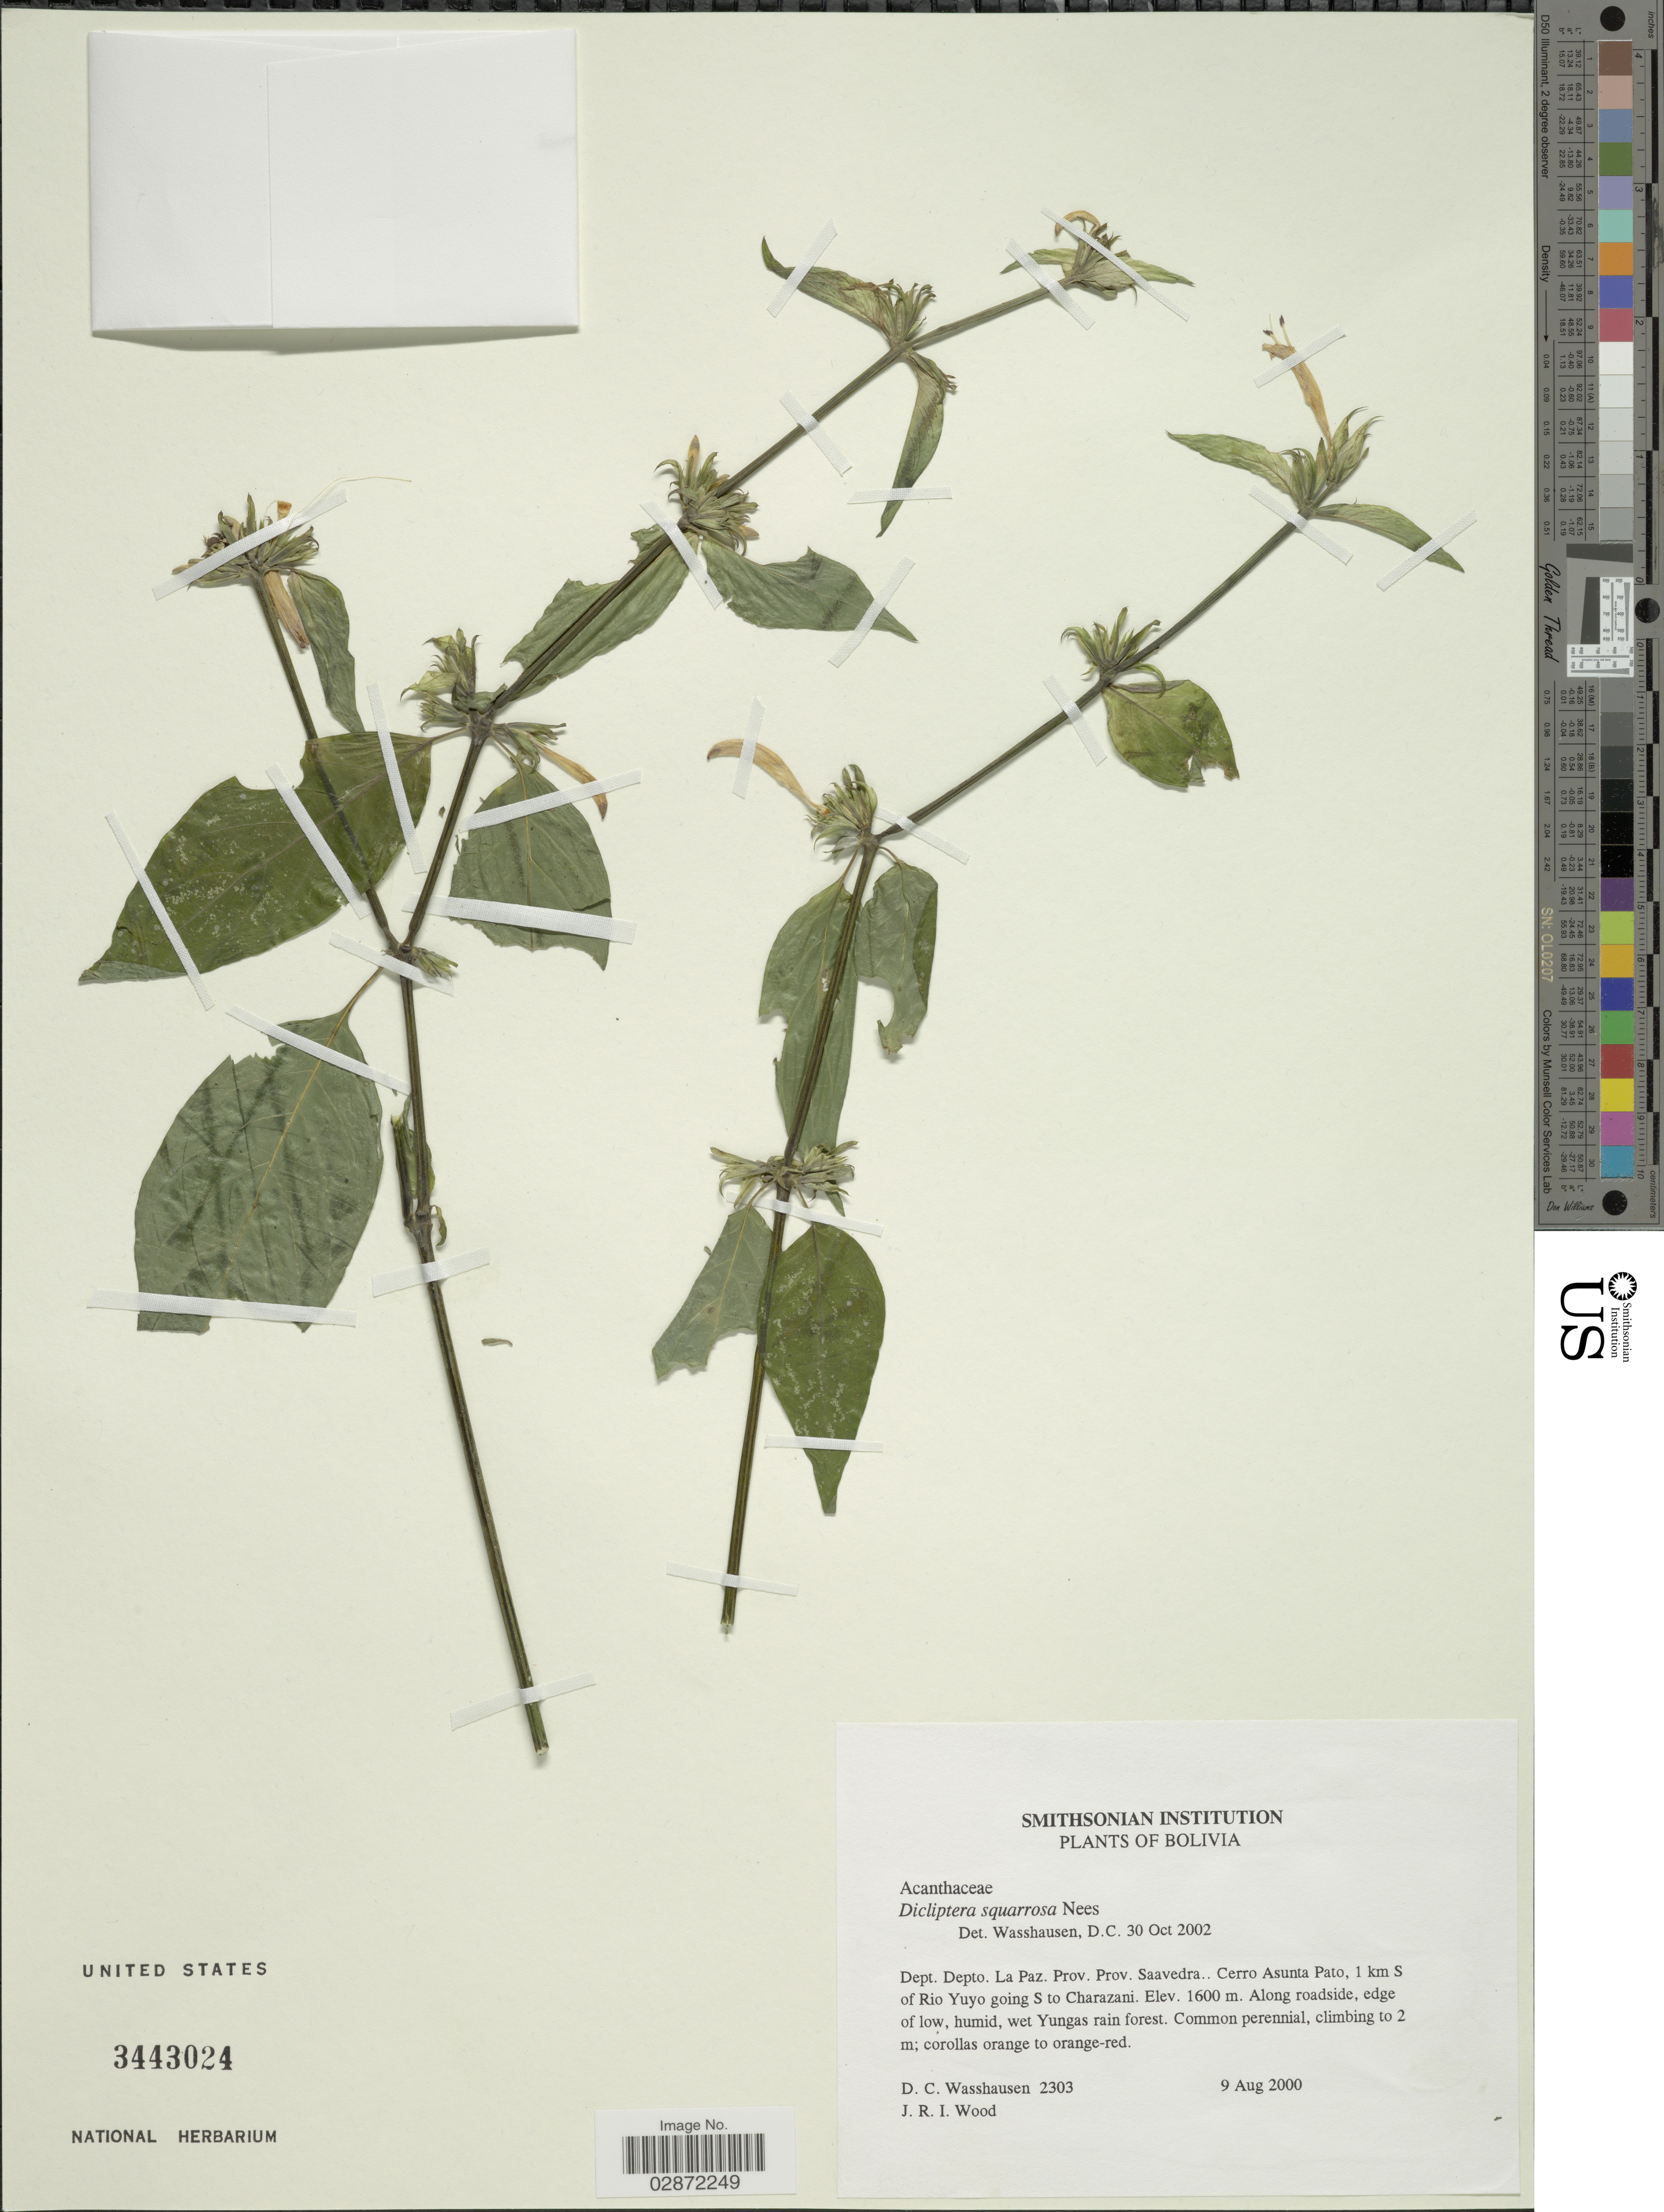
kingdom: Plantae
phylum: Tracheophyta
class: Magnoliopsida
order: Lamiales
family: Acanthaceae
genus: Dicliptera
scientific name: Dicliptera squarrosa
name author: Nees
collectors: D. C. Wasshausen & J. R. I. Wood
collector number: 2303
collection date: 2000-08-09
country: Bolivia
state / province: La Paz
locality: Depto. La Paz. Prov. Prov. Saavedra. Cerro Asunta Pato, 1 km S of Rio Yuyo going S to Charazani.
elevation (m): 1600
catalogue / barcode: US 3443024